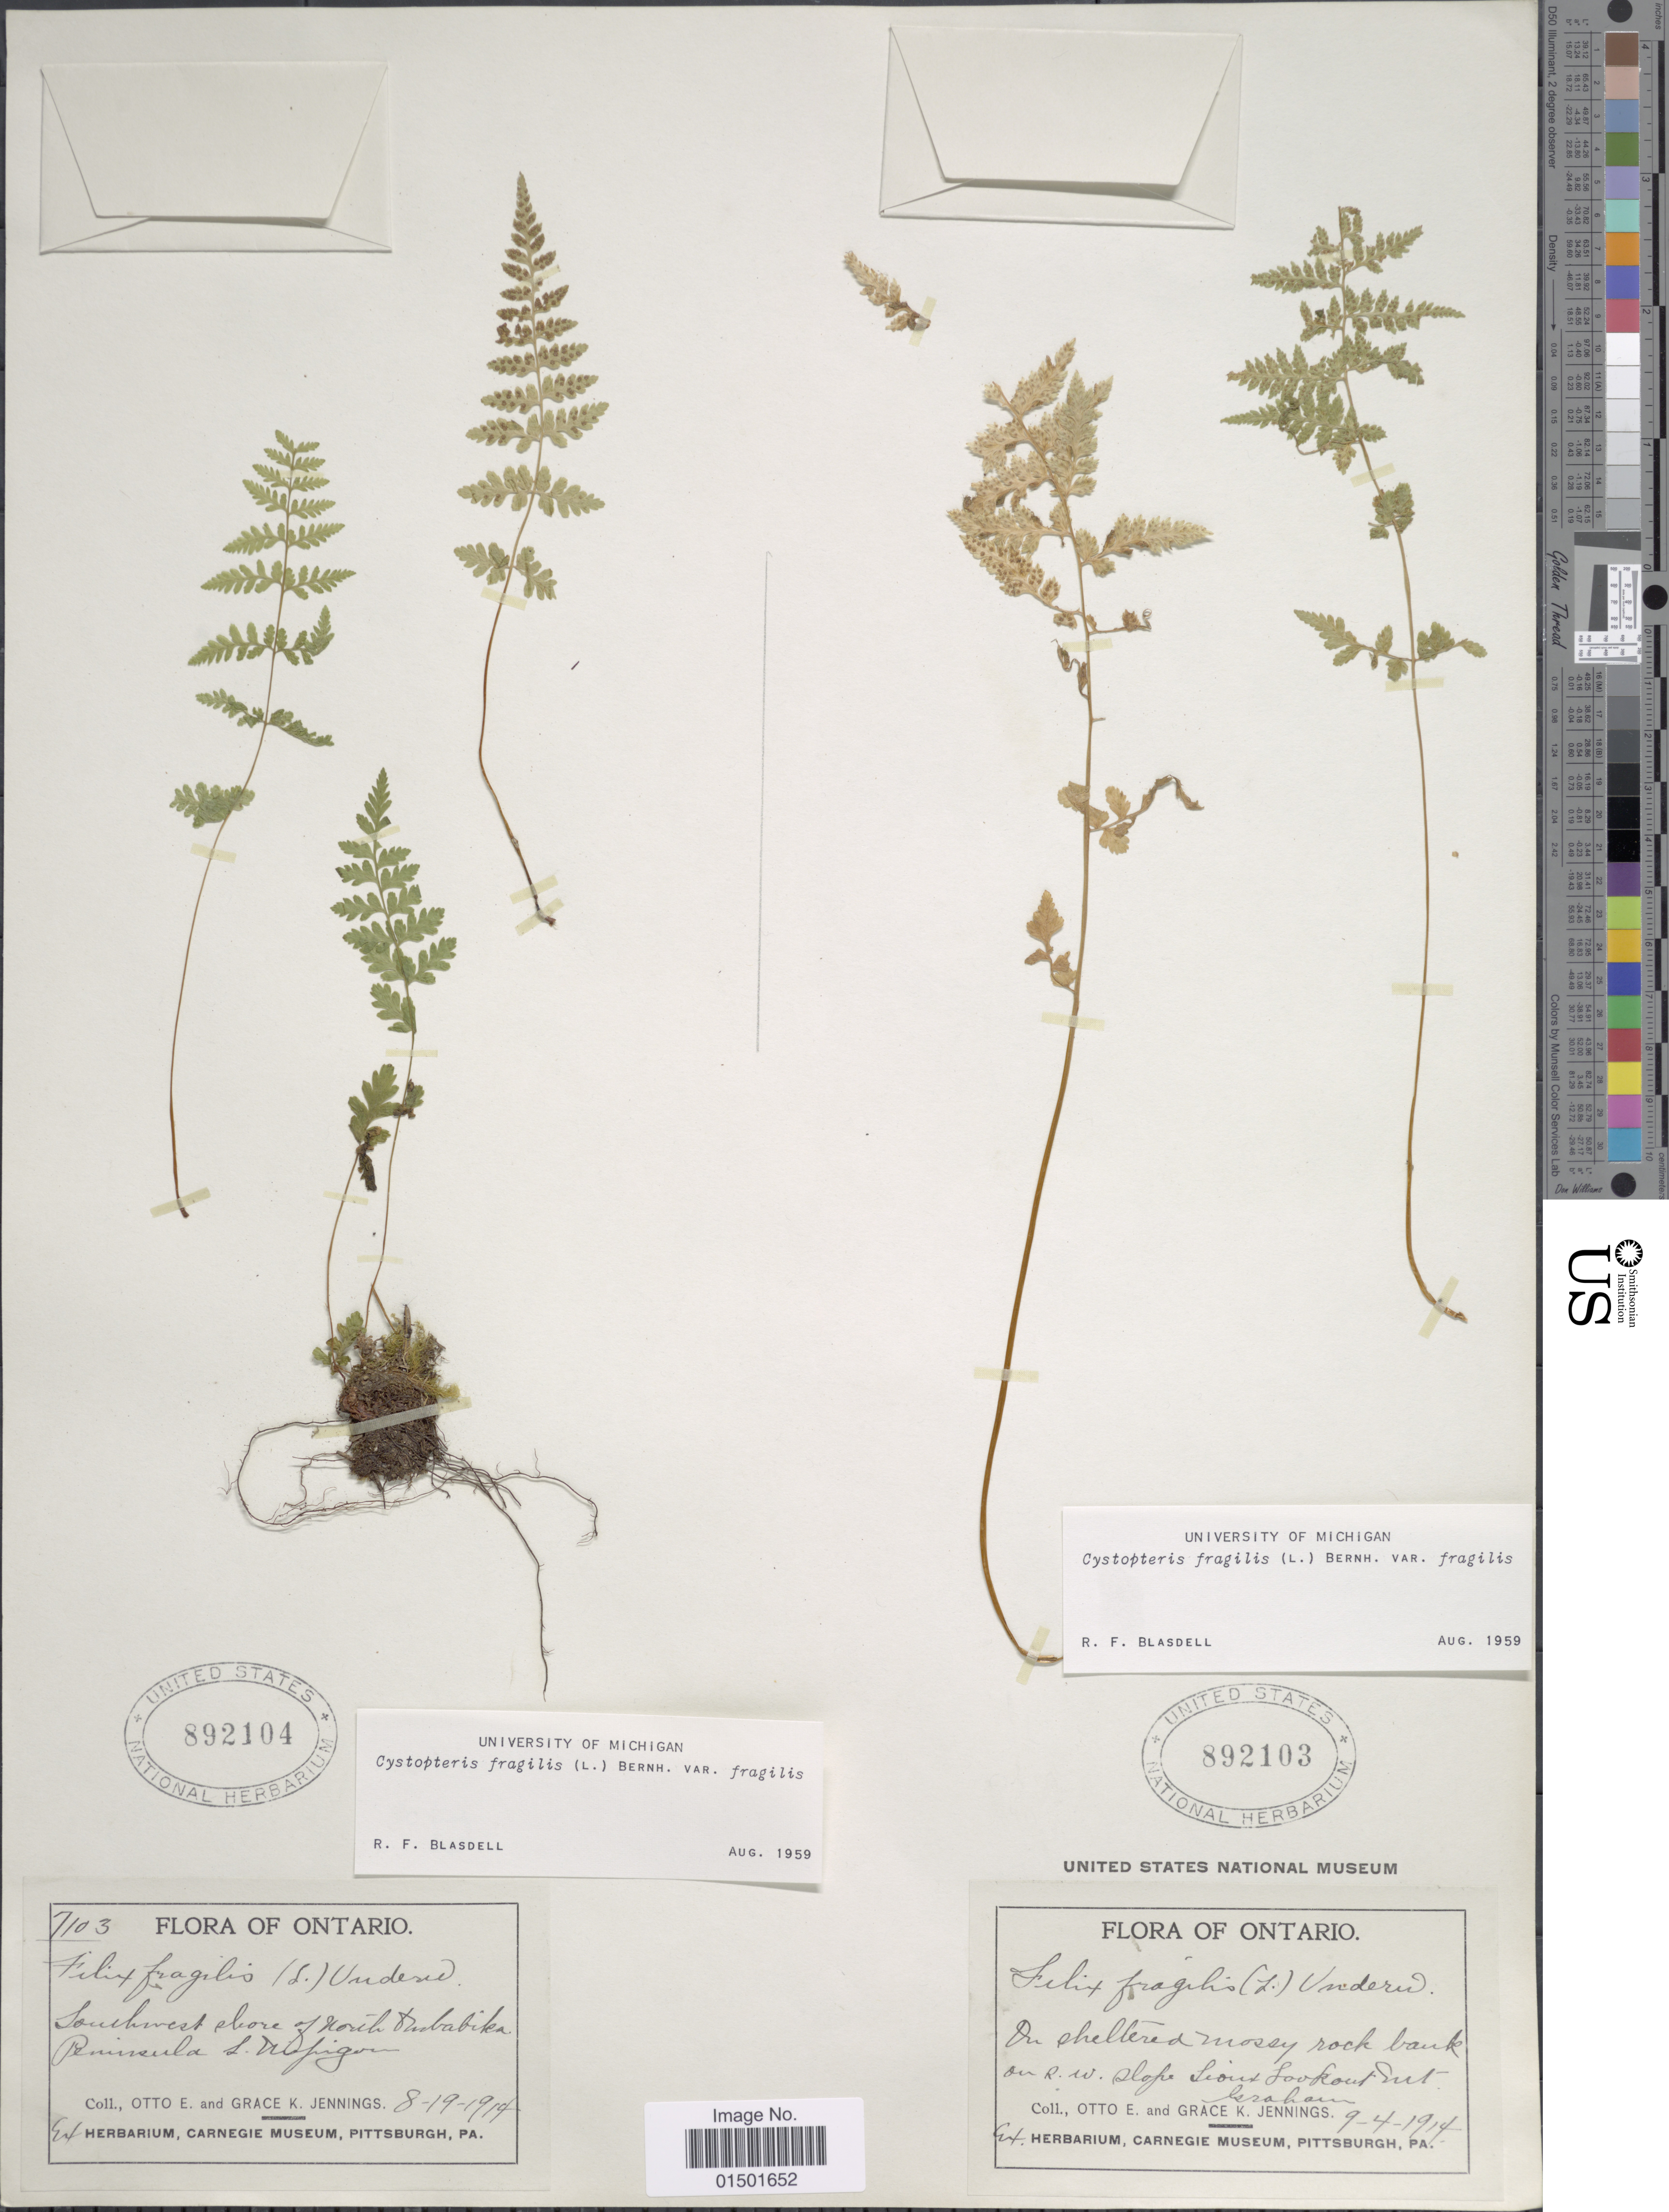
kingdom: Plantae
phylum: Tracheophyta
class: Polypodiopsida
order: Polypodiales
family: Cystopteridaceae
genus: Cystopteris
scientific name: Cystopteris fragilis var. fragilis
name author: (L.) Bernh.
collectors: O. E. Jennings & G. K. Jennings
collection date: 1914-09-04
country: Canada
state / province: Ontario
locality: On s.w. slope Sioux Lookout Mt Graham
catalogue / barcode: US 892103